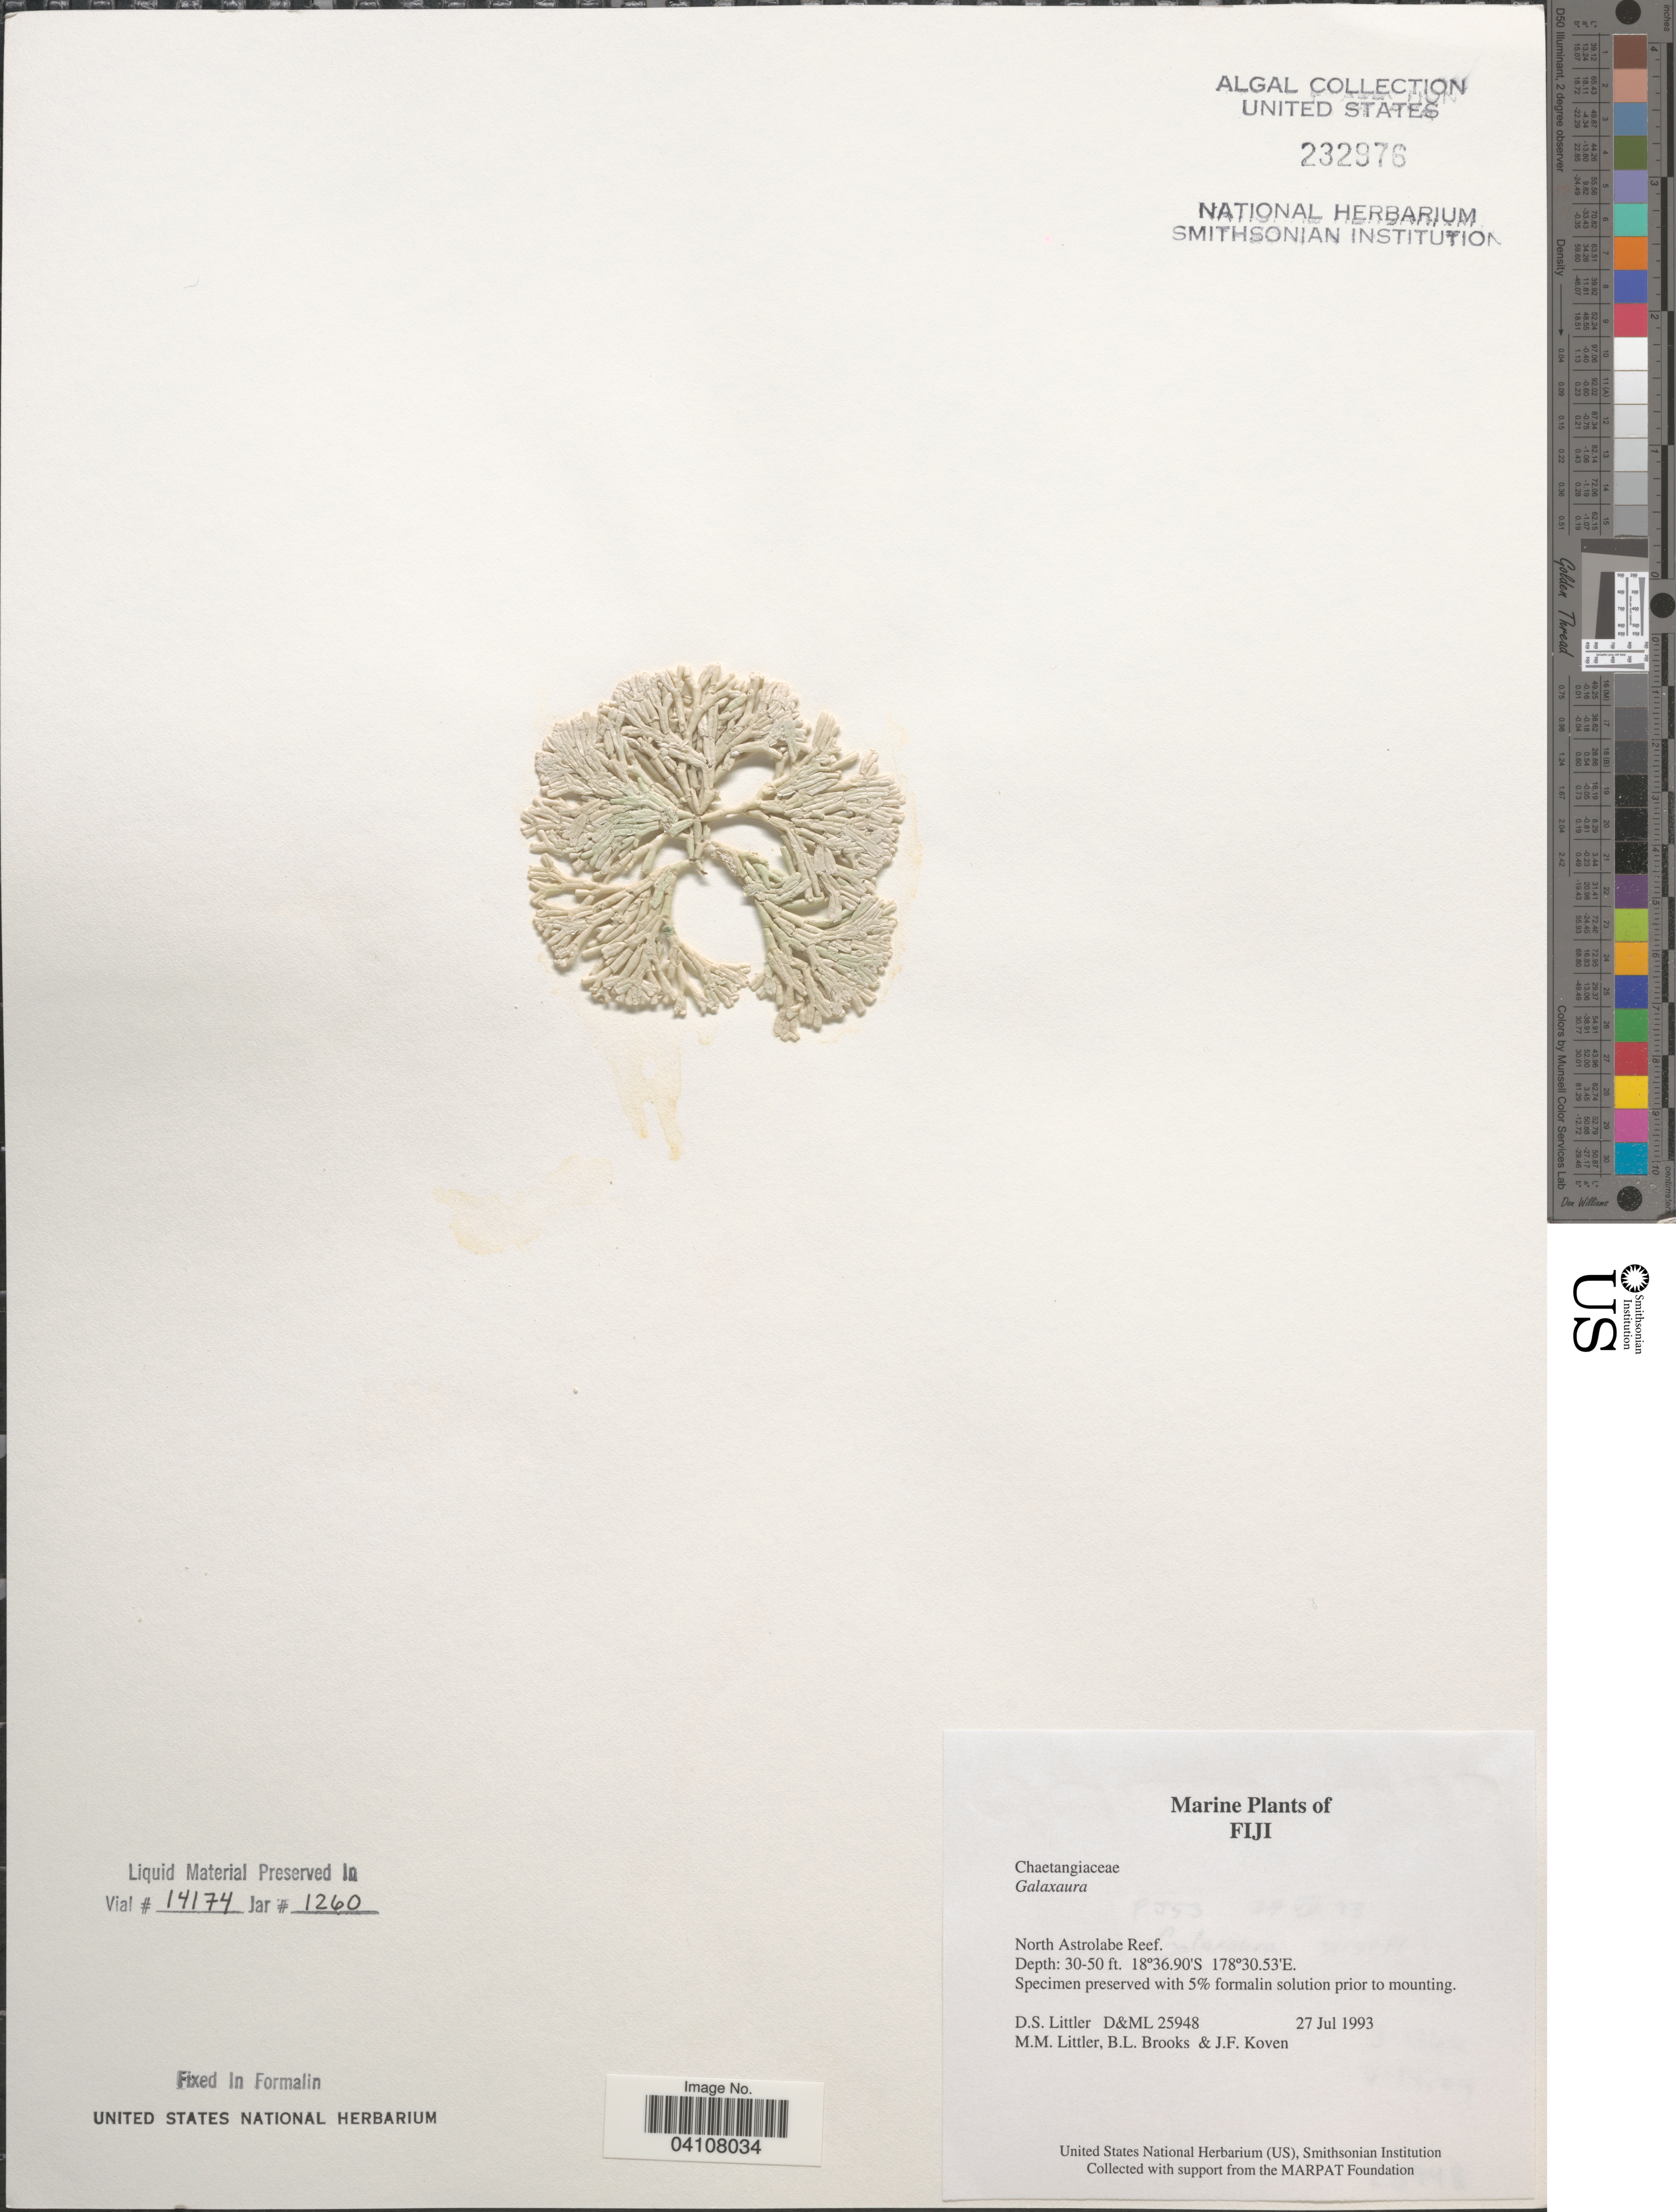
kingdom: Plantae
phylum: Rhodophyta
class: Florideophyceae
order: Nemaliales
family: Galaxauraceae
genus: Galaxaura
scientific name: Galaxaura sp.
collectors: D. S. Littler, B. Brooks & J. Koven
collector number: D&ML25948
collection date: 1993-07-27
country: Fiji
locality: North Astrolabe Reef.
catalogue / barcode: US 232976